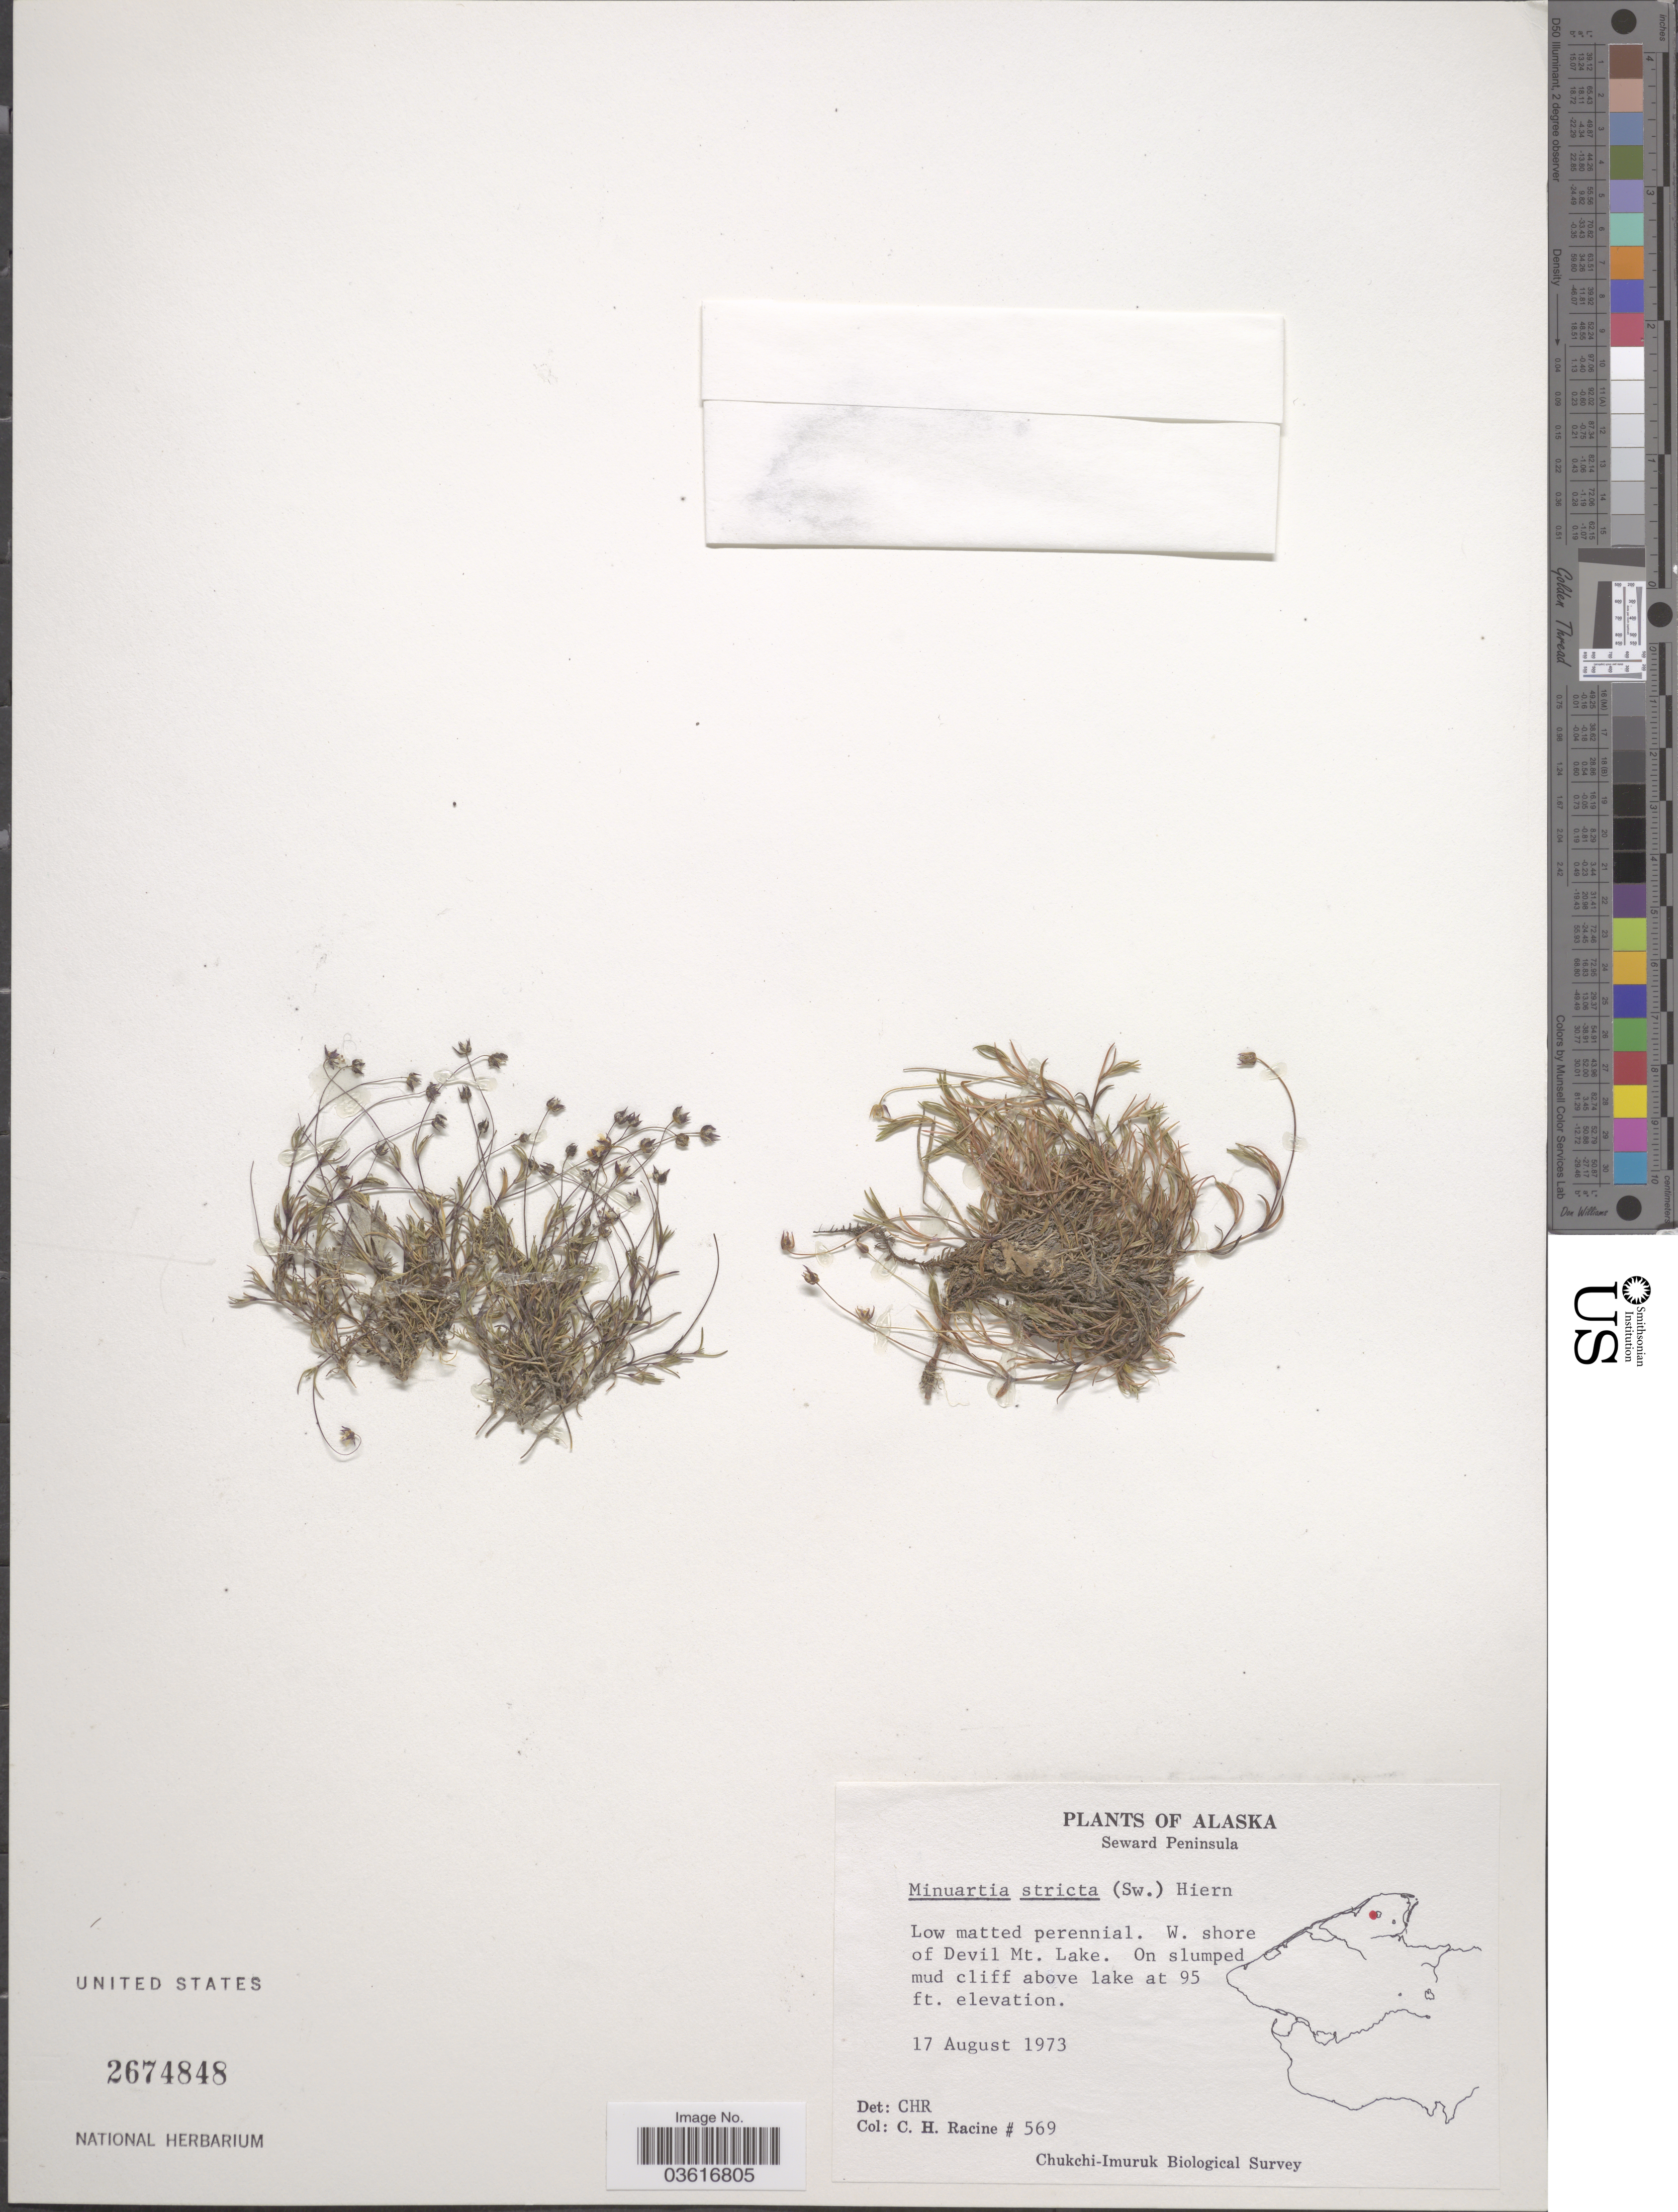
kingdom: Plantae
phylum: Tracheophyta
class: Magnoliopsida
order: Caryophyllales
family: Caryophyllaceae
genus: Minuartia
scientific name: Minuartia stricta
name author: (Sw.) Hiern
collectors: C. Racine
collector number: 569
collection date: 1973-08-17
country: United States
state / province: Alaska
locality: Seward Peninsula. W. shore of Devil Mt. Lake. On slumped mud cliff above lake.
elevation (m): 29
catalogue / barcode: US 2674848